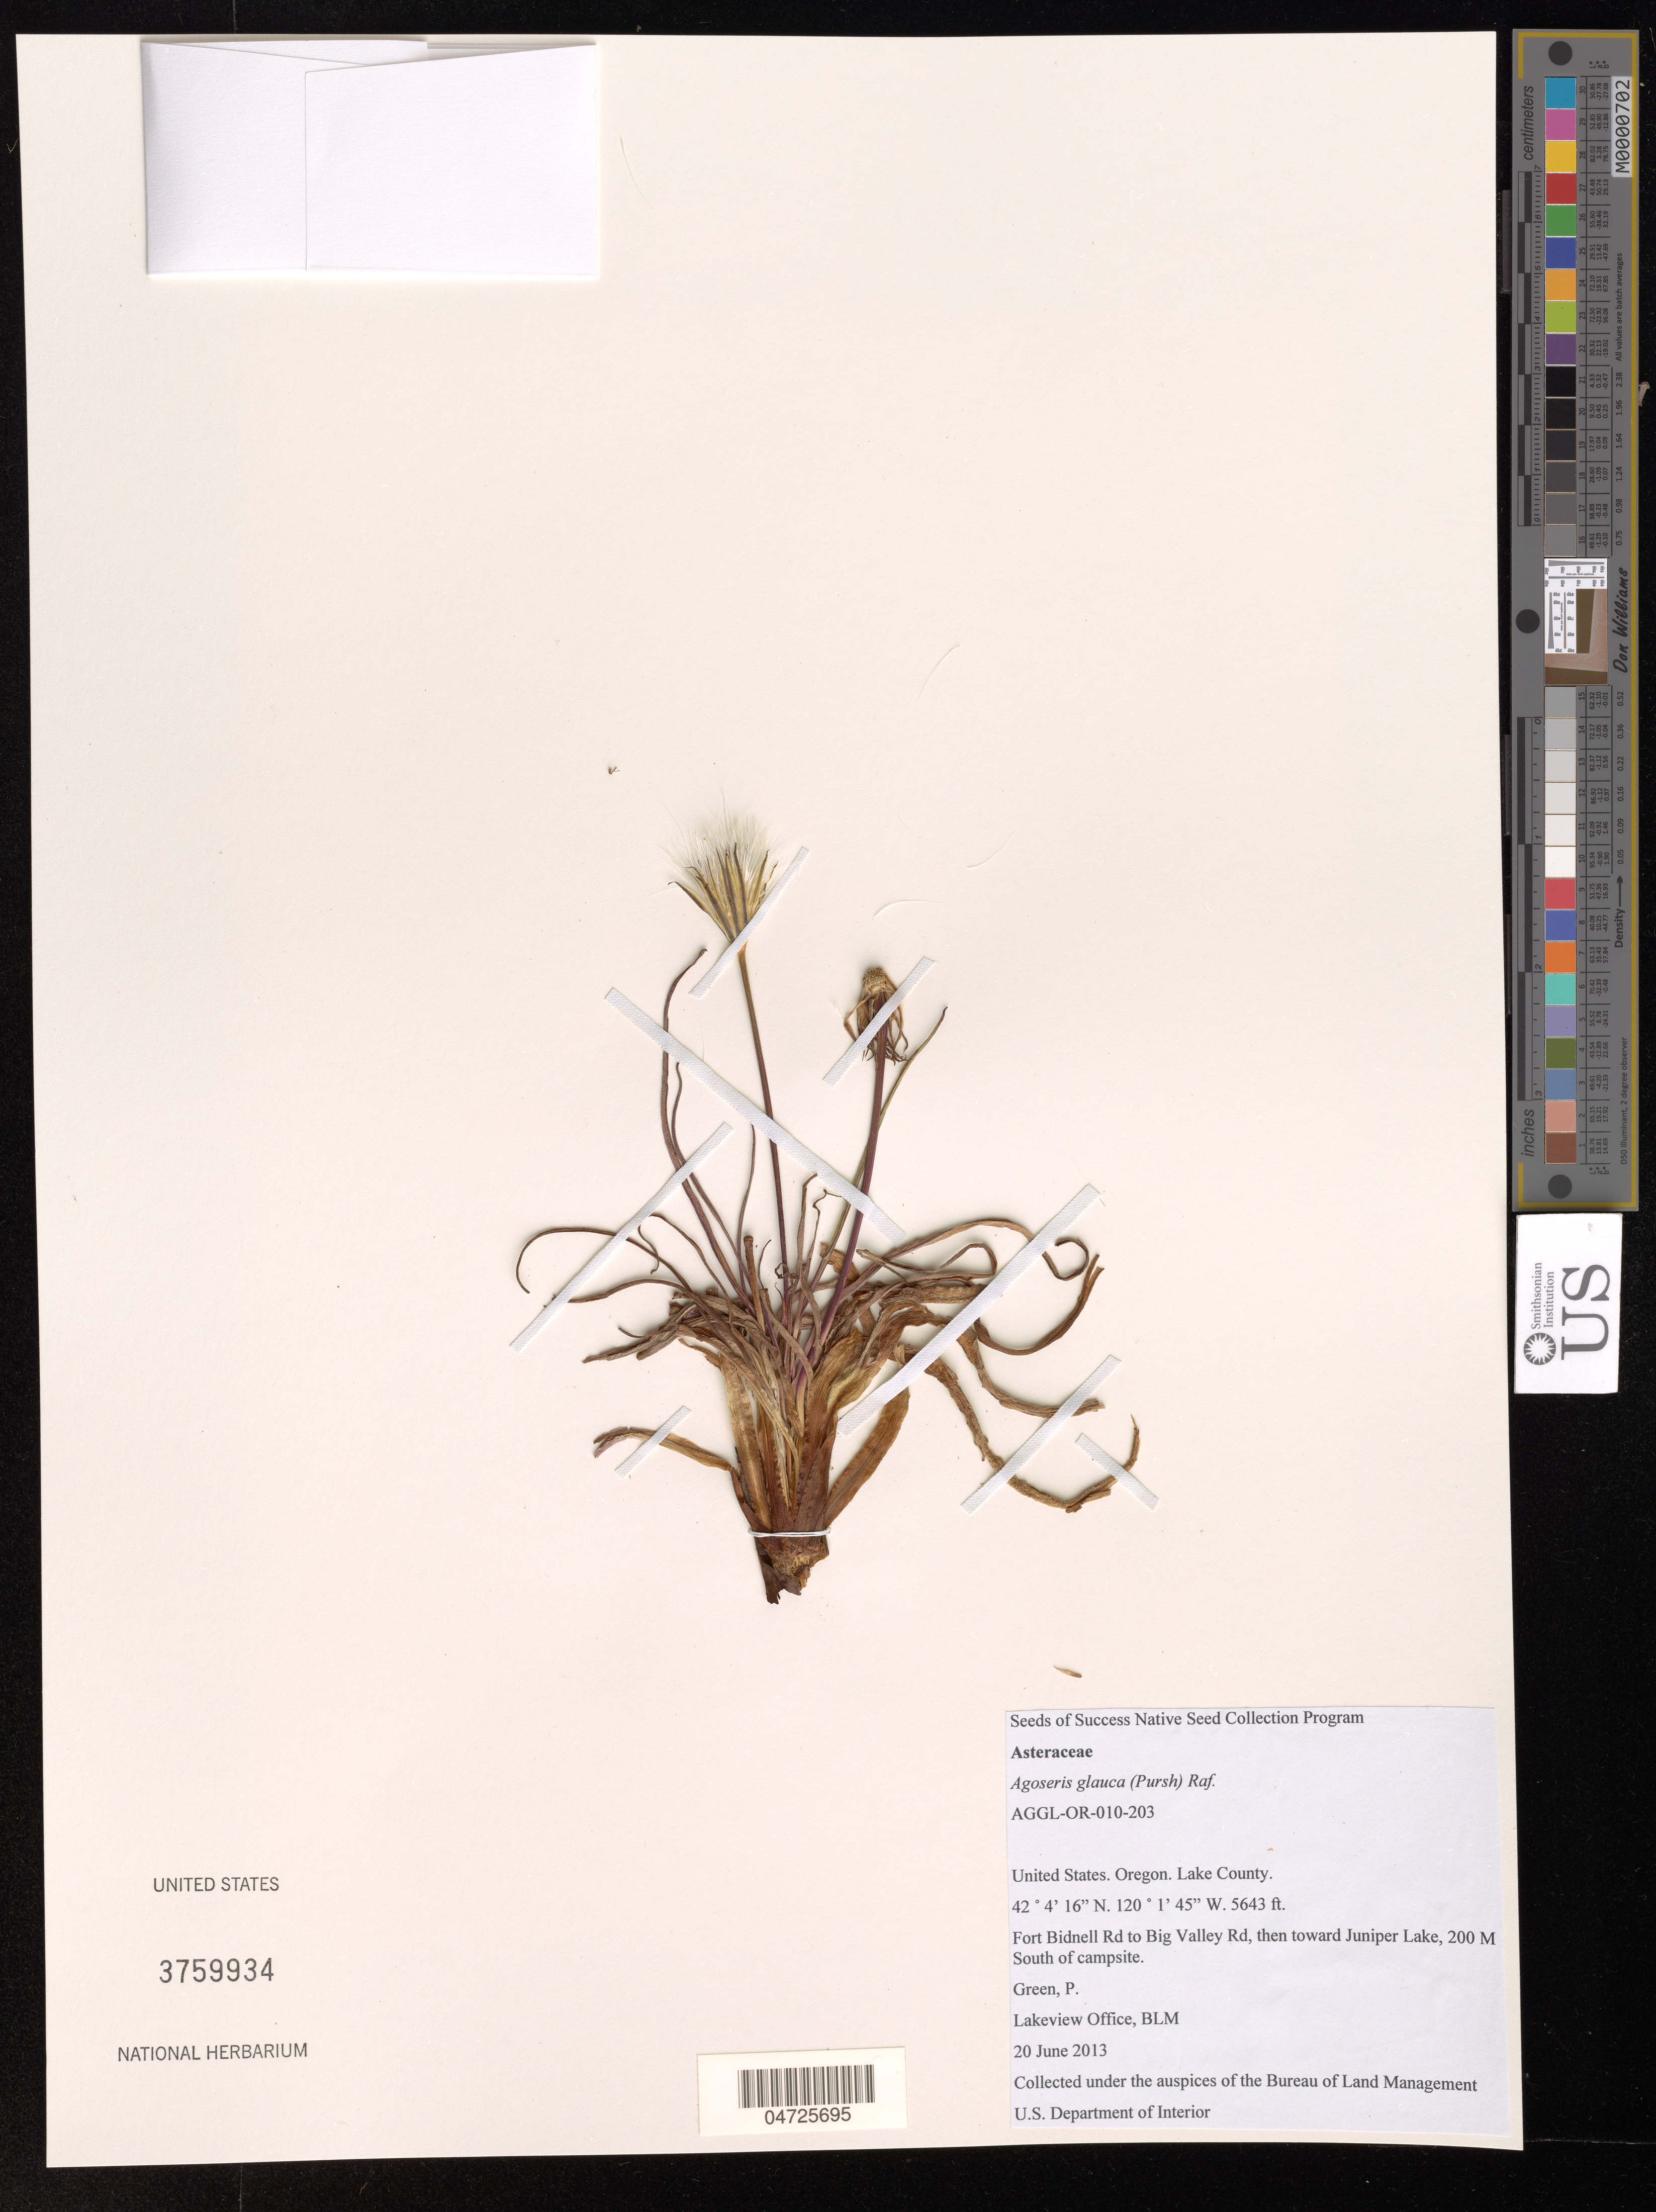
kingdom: Plantae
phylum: Tracheophyta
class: Magnoliopsida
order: Asterales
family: Asteraceae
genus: Agoseris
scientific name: Agoseris glauca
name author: (Pursh) Raf.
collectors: P. Green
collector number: AGGL-OR-010-203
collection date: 2013-06-20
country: United States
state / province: Oregon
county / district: Lake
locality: Lake County. Fort Bidnell Rd to Big Valley Rd, then toward Juniper Lake, 200 M South of campsite.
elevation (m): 1720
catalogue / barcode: US 3759934